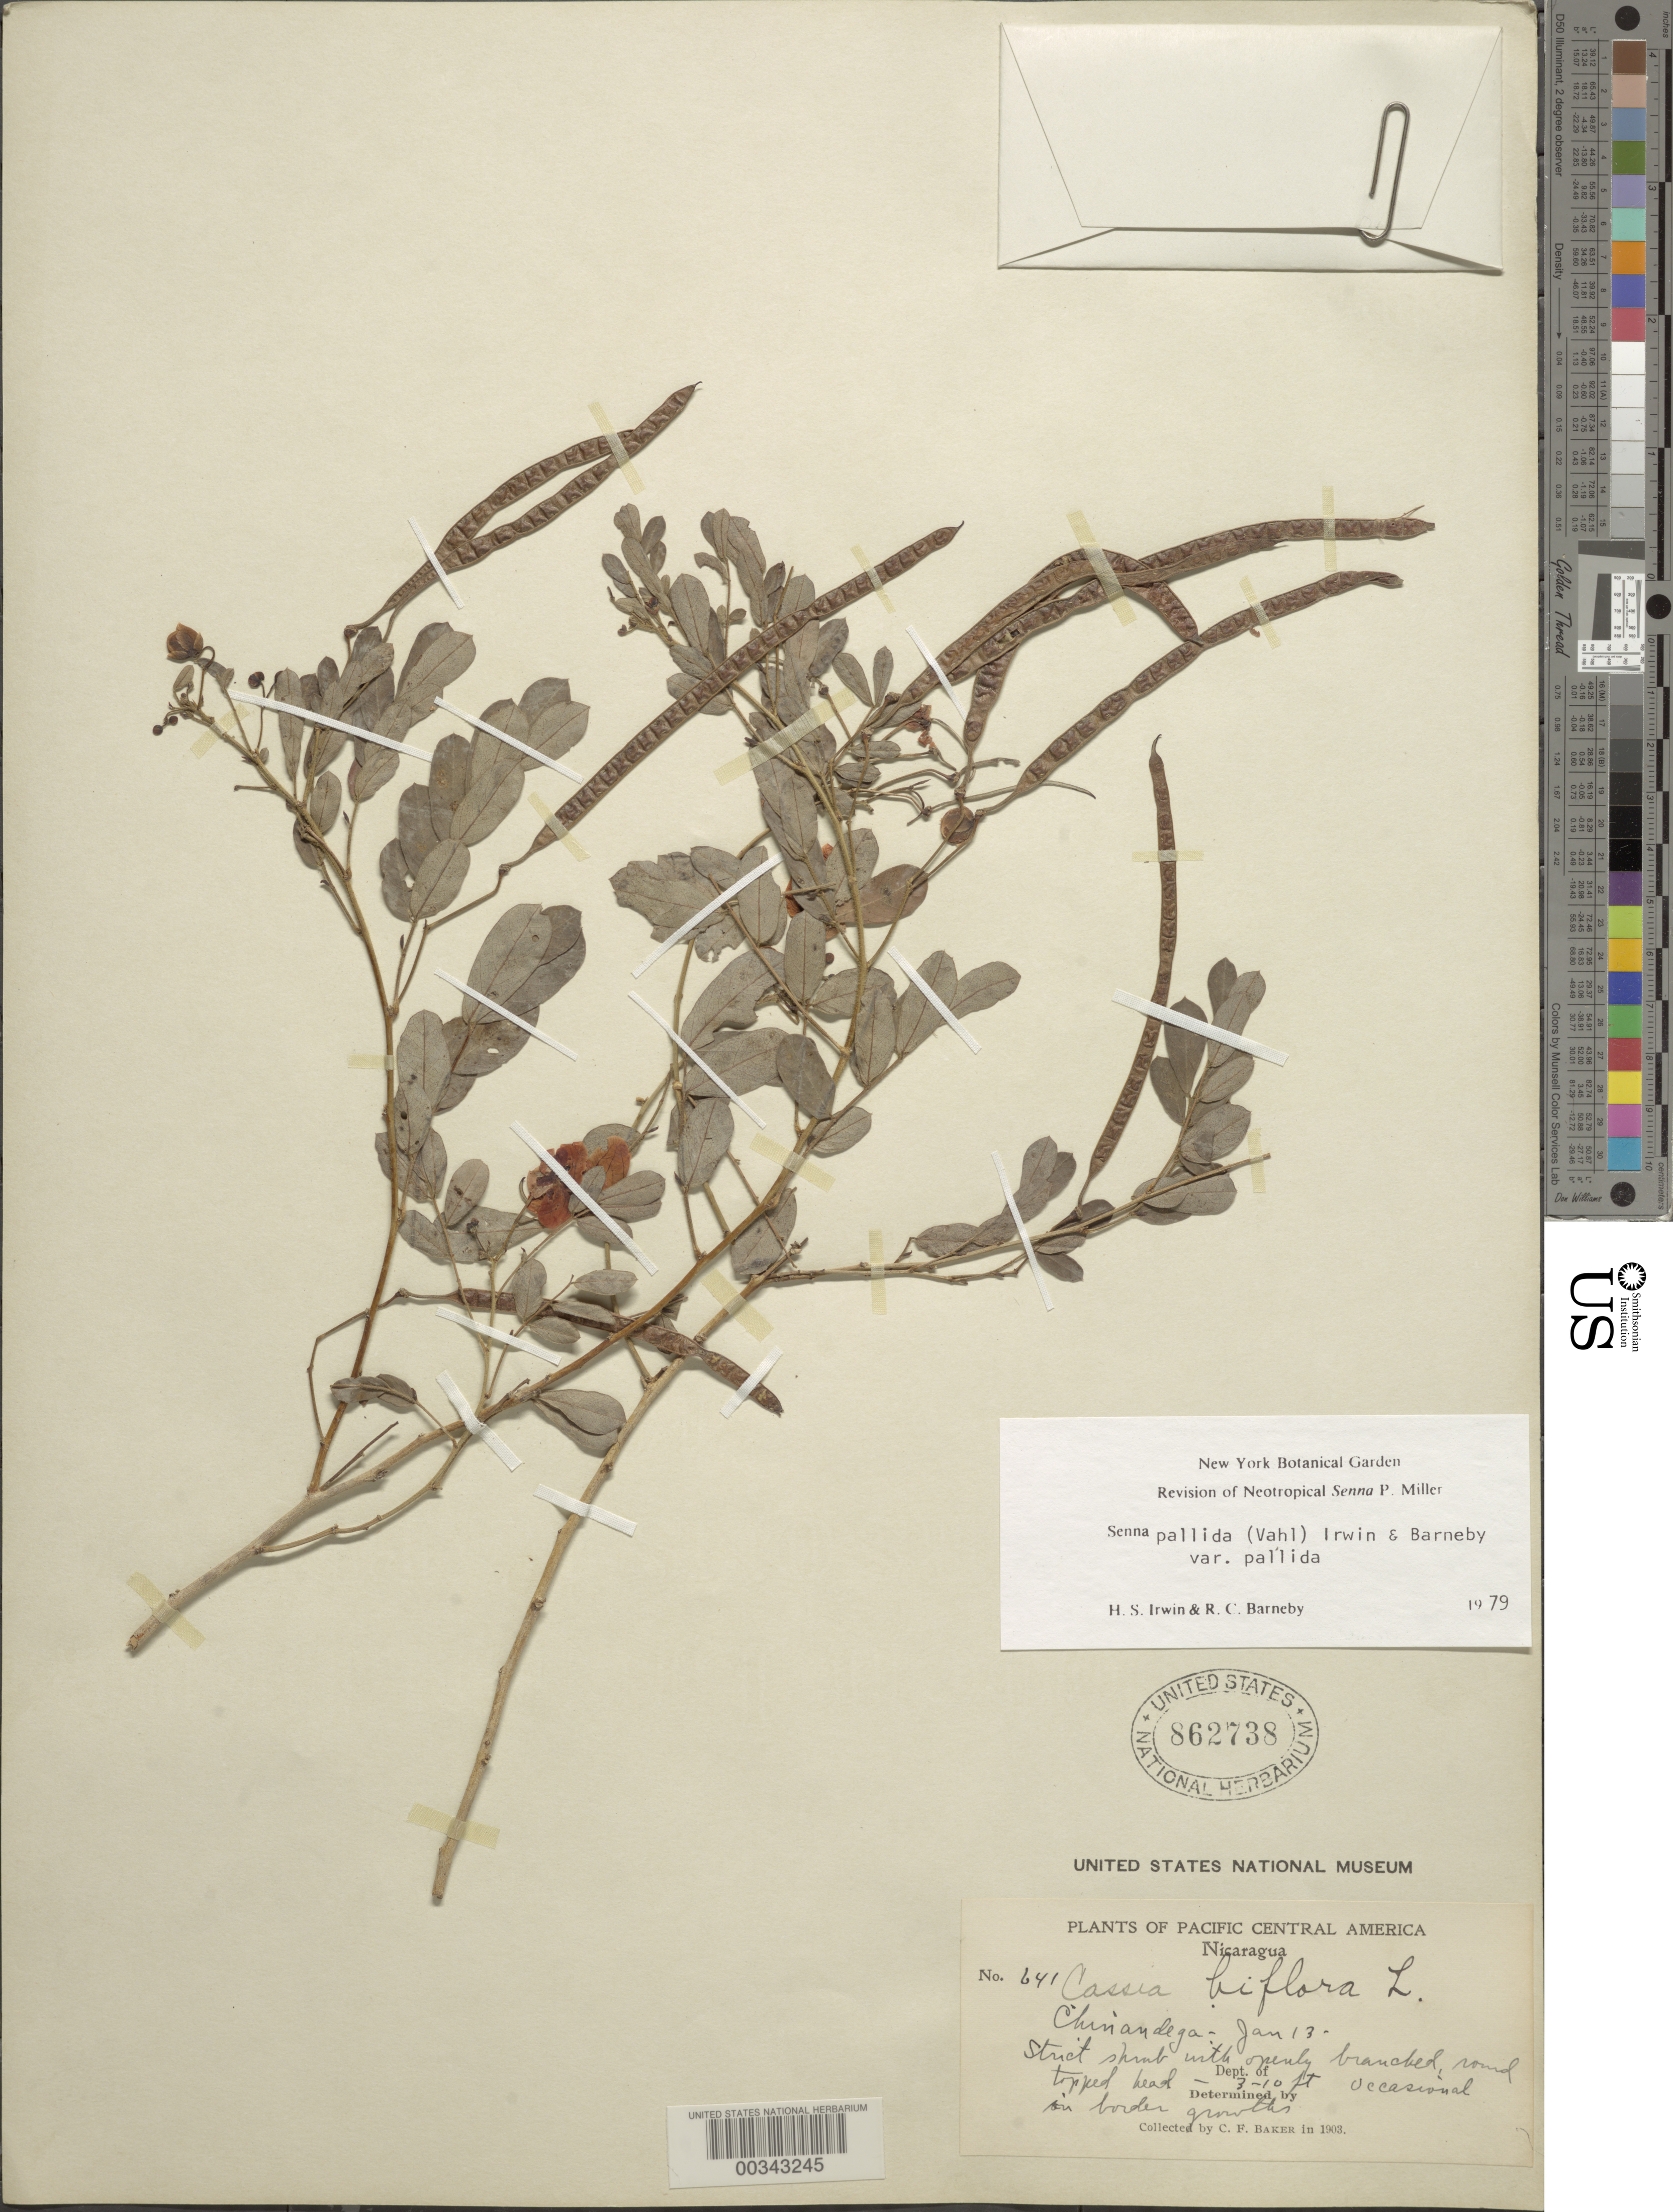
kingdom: Plantae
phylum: Tracheophyta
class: Magnoliopsida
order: Fabales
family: Fabaceae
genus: Senna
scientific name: Senna pallida var. pallida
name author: (Vahl) H.S. Irwin & Barneby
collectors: C. F. Baker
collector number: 641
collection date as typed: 13 Jan 1903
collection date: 1903-01-13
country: Nicaragua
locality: Chinandega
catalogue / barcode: US 862738